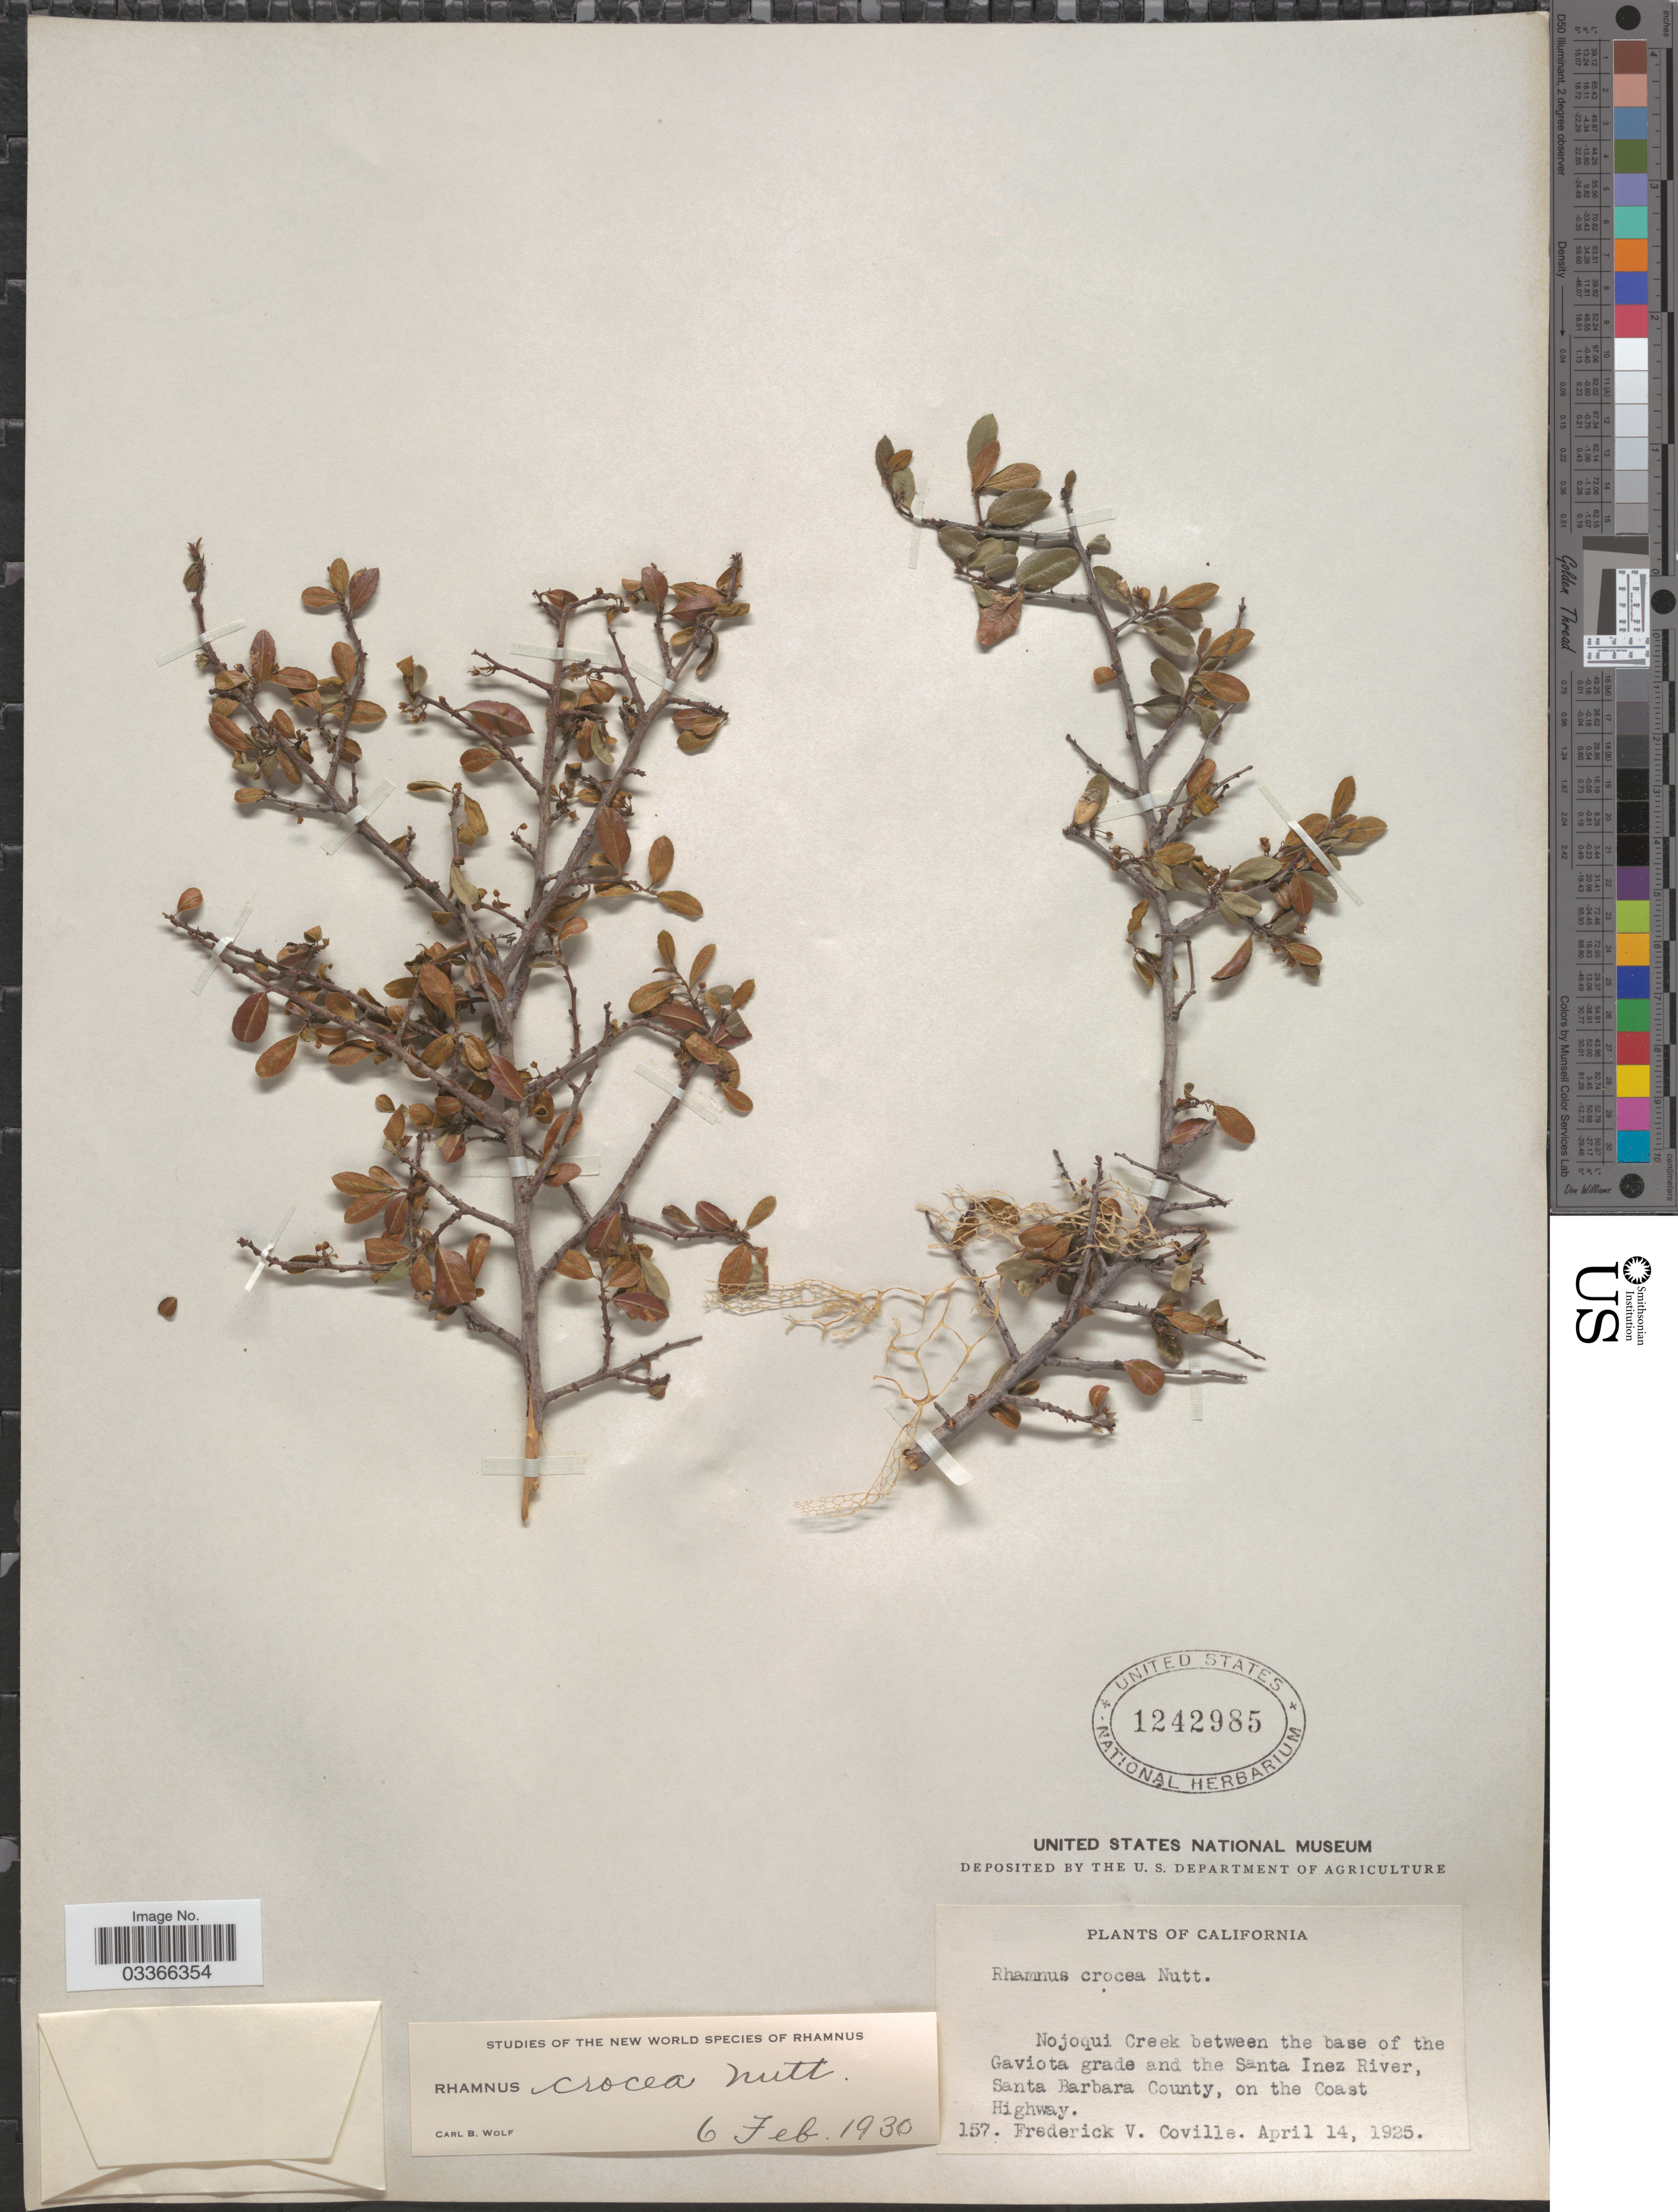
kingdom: Plantae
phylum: Tracheophyta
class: Magnoliopsida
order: Rosales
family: Rhamnaceae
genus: Rhamnus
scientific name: Rhamnus crocea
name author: Nutt.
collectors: F. V. Coville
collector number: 157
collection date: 1925-04-14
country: United States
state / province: California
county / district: Santa Barbara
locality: Nojoqui Creek between the base of the Gaviota grade and the Santa Inez River, Santa Barbara County, on the Coast Highway.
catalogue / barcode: US 1242985